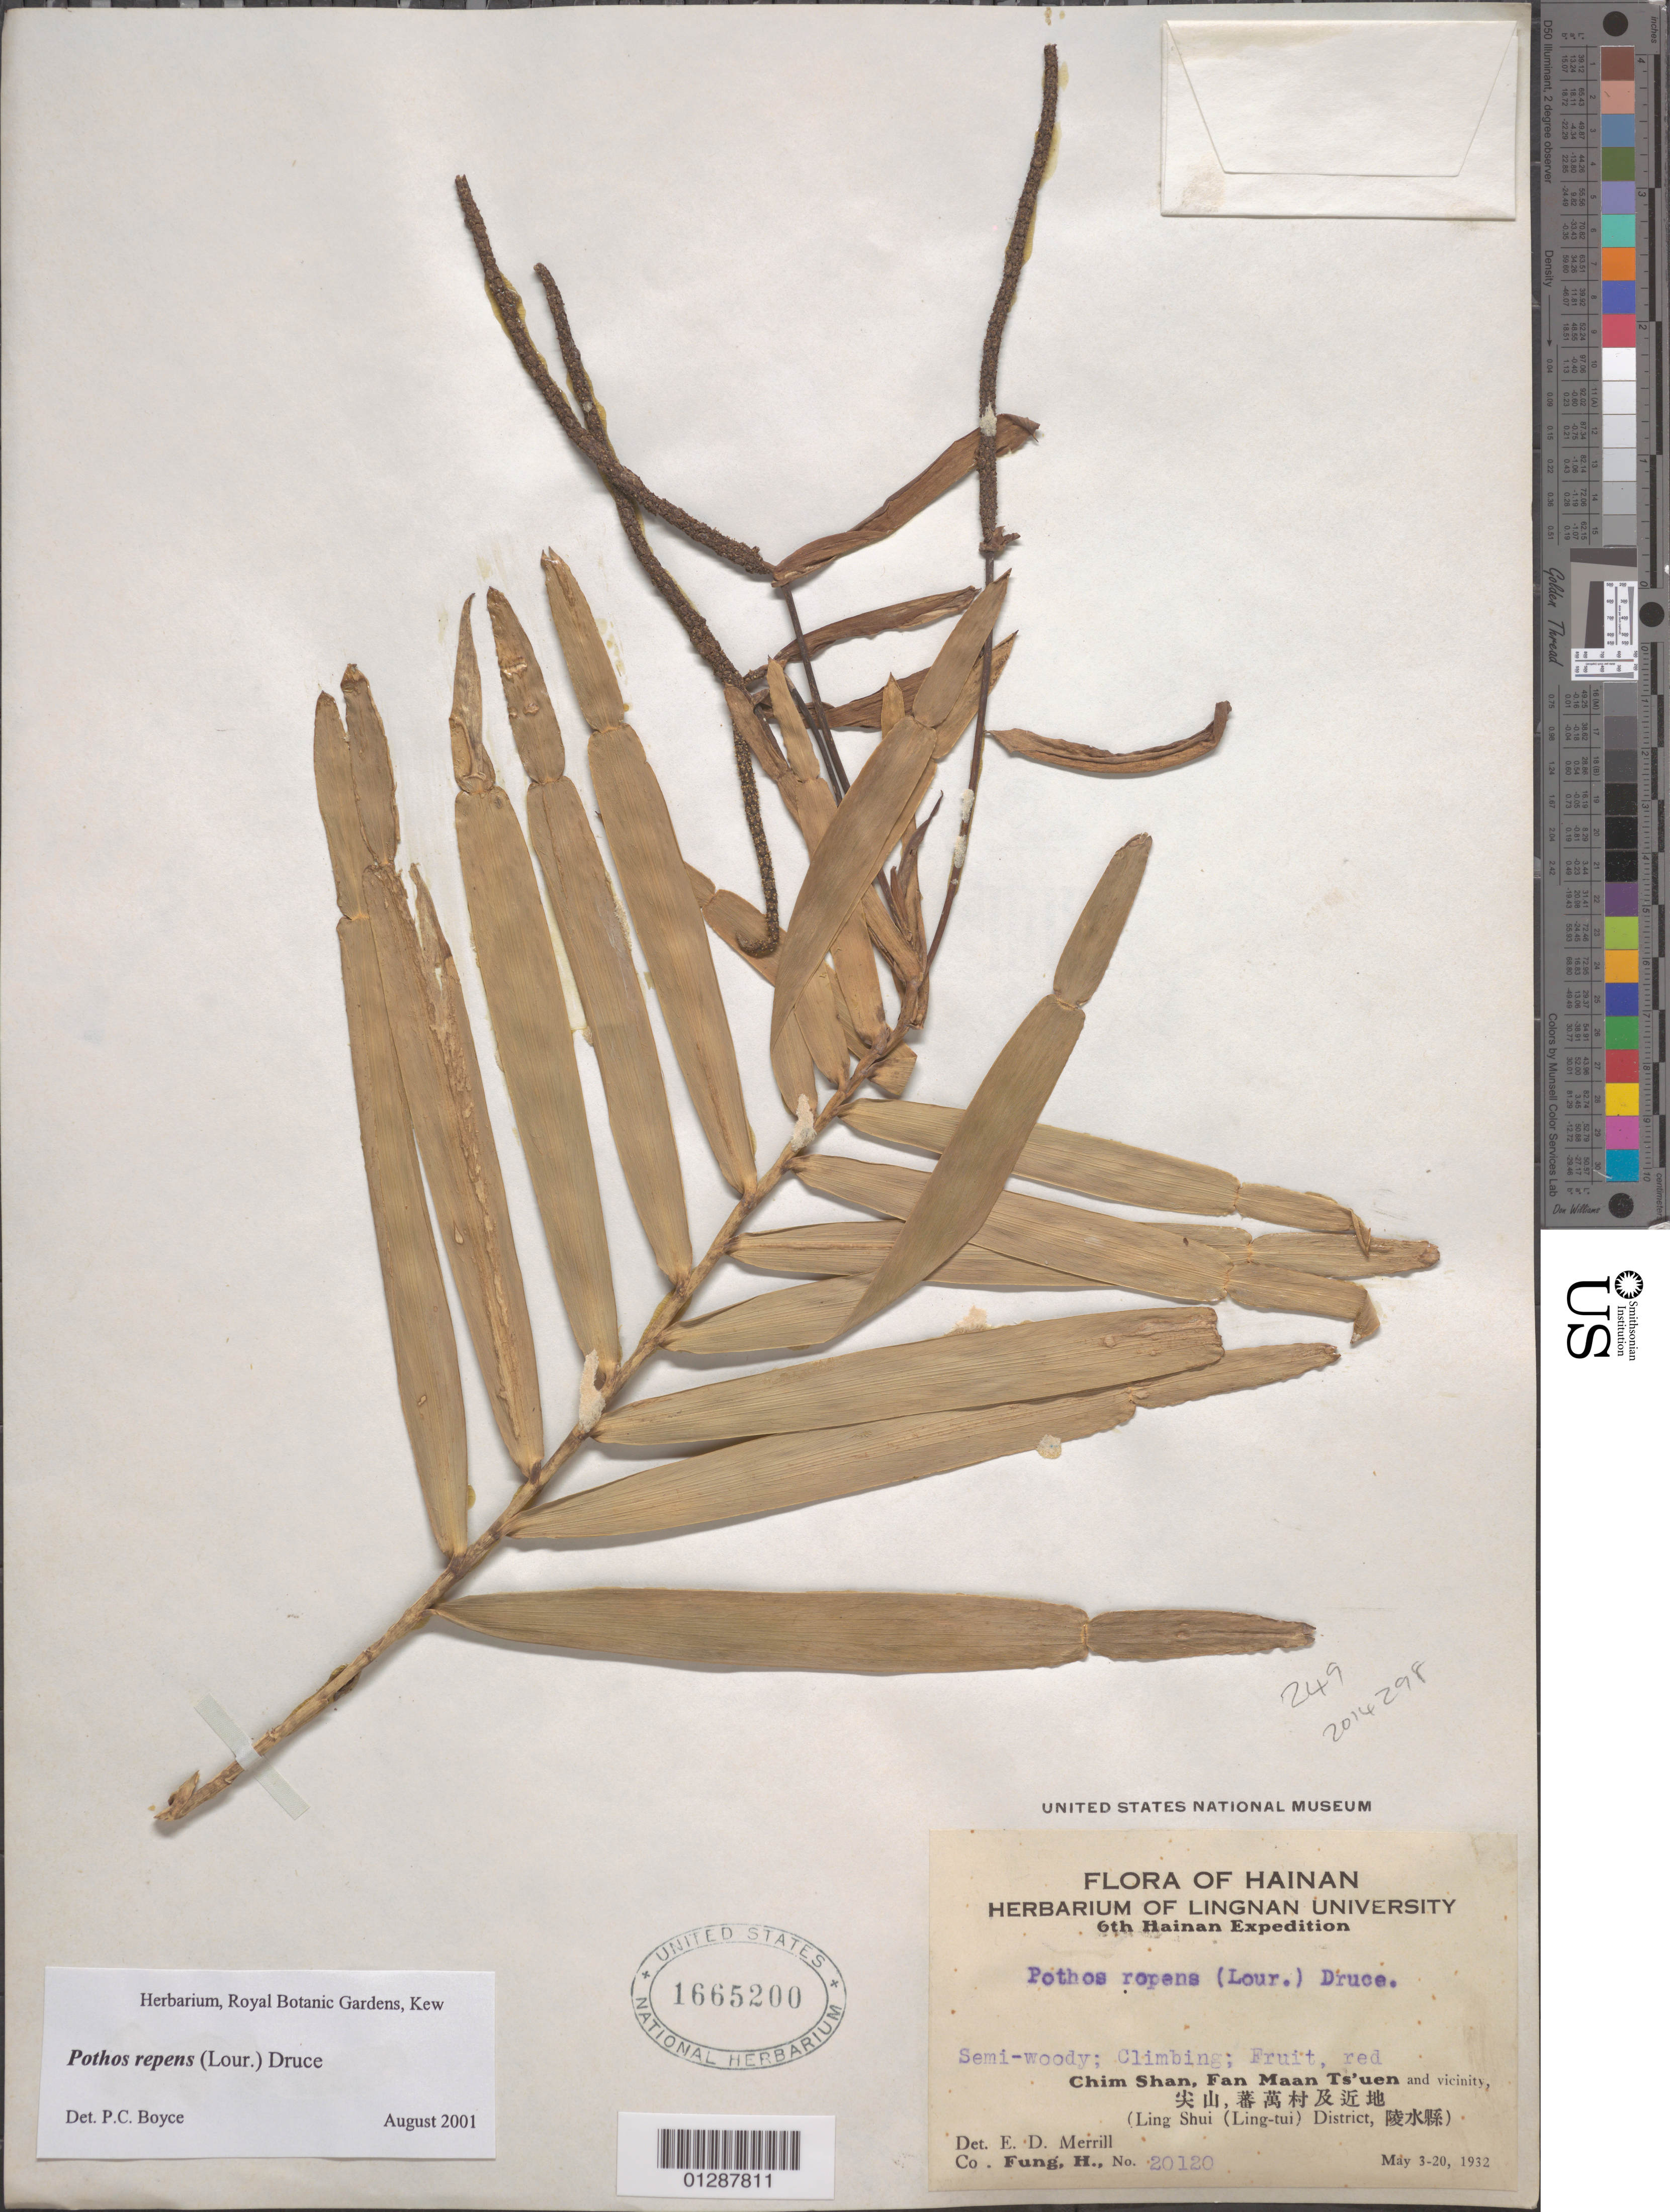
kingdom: Plantae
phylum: Tracheophyta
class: Liliopsida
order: Alismatales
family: Araceae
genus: Pothos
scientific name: Pothos repens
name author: (Lour.) Druce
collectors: H. Fung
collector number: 20120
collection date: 1932-05-03/1932-05-20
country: China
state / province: Hainan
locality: Lingshui County; near ChimShan and FanMaanTs'uen.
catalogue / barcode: US 1665200